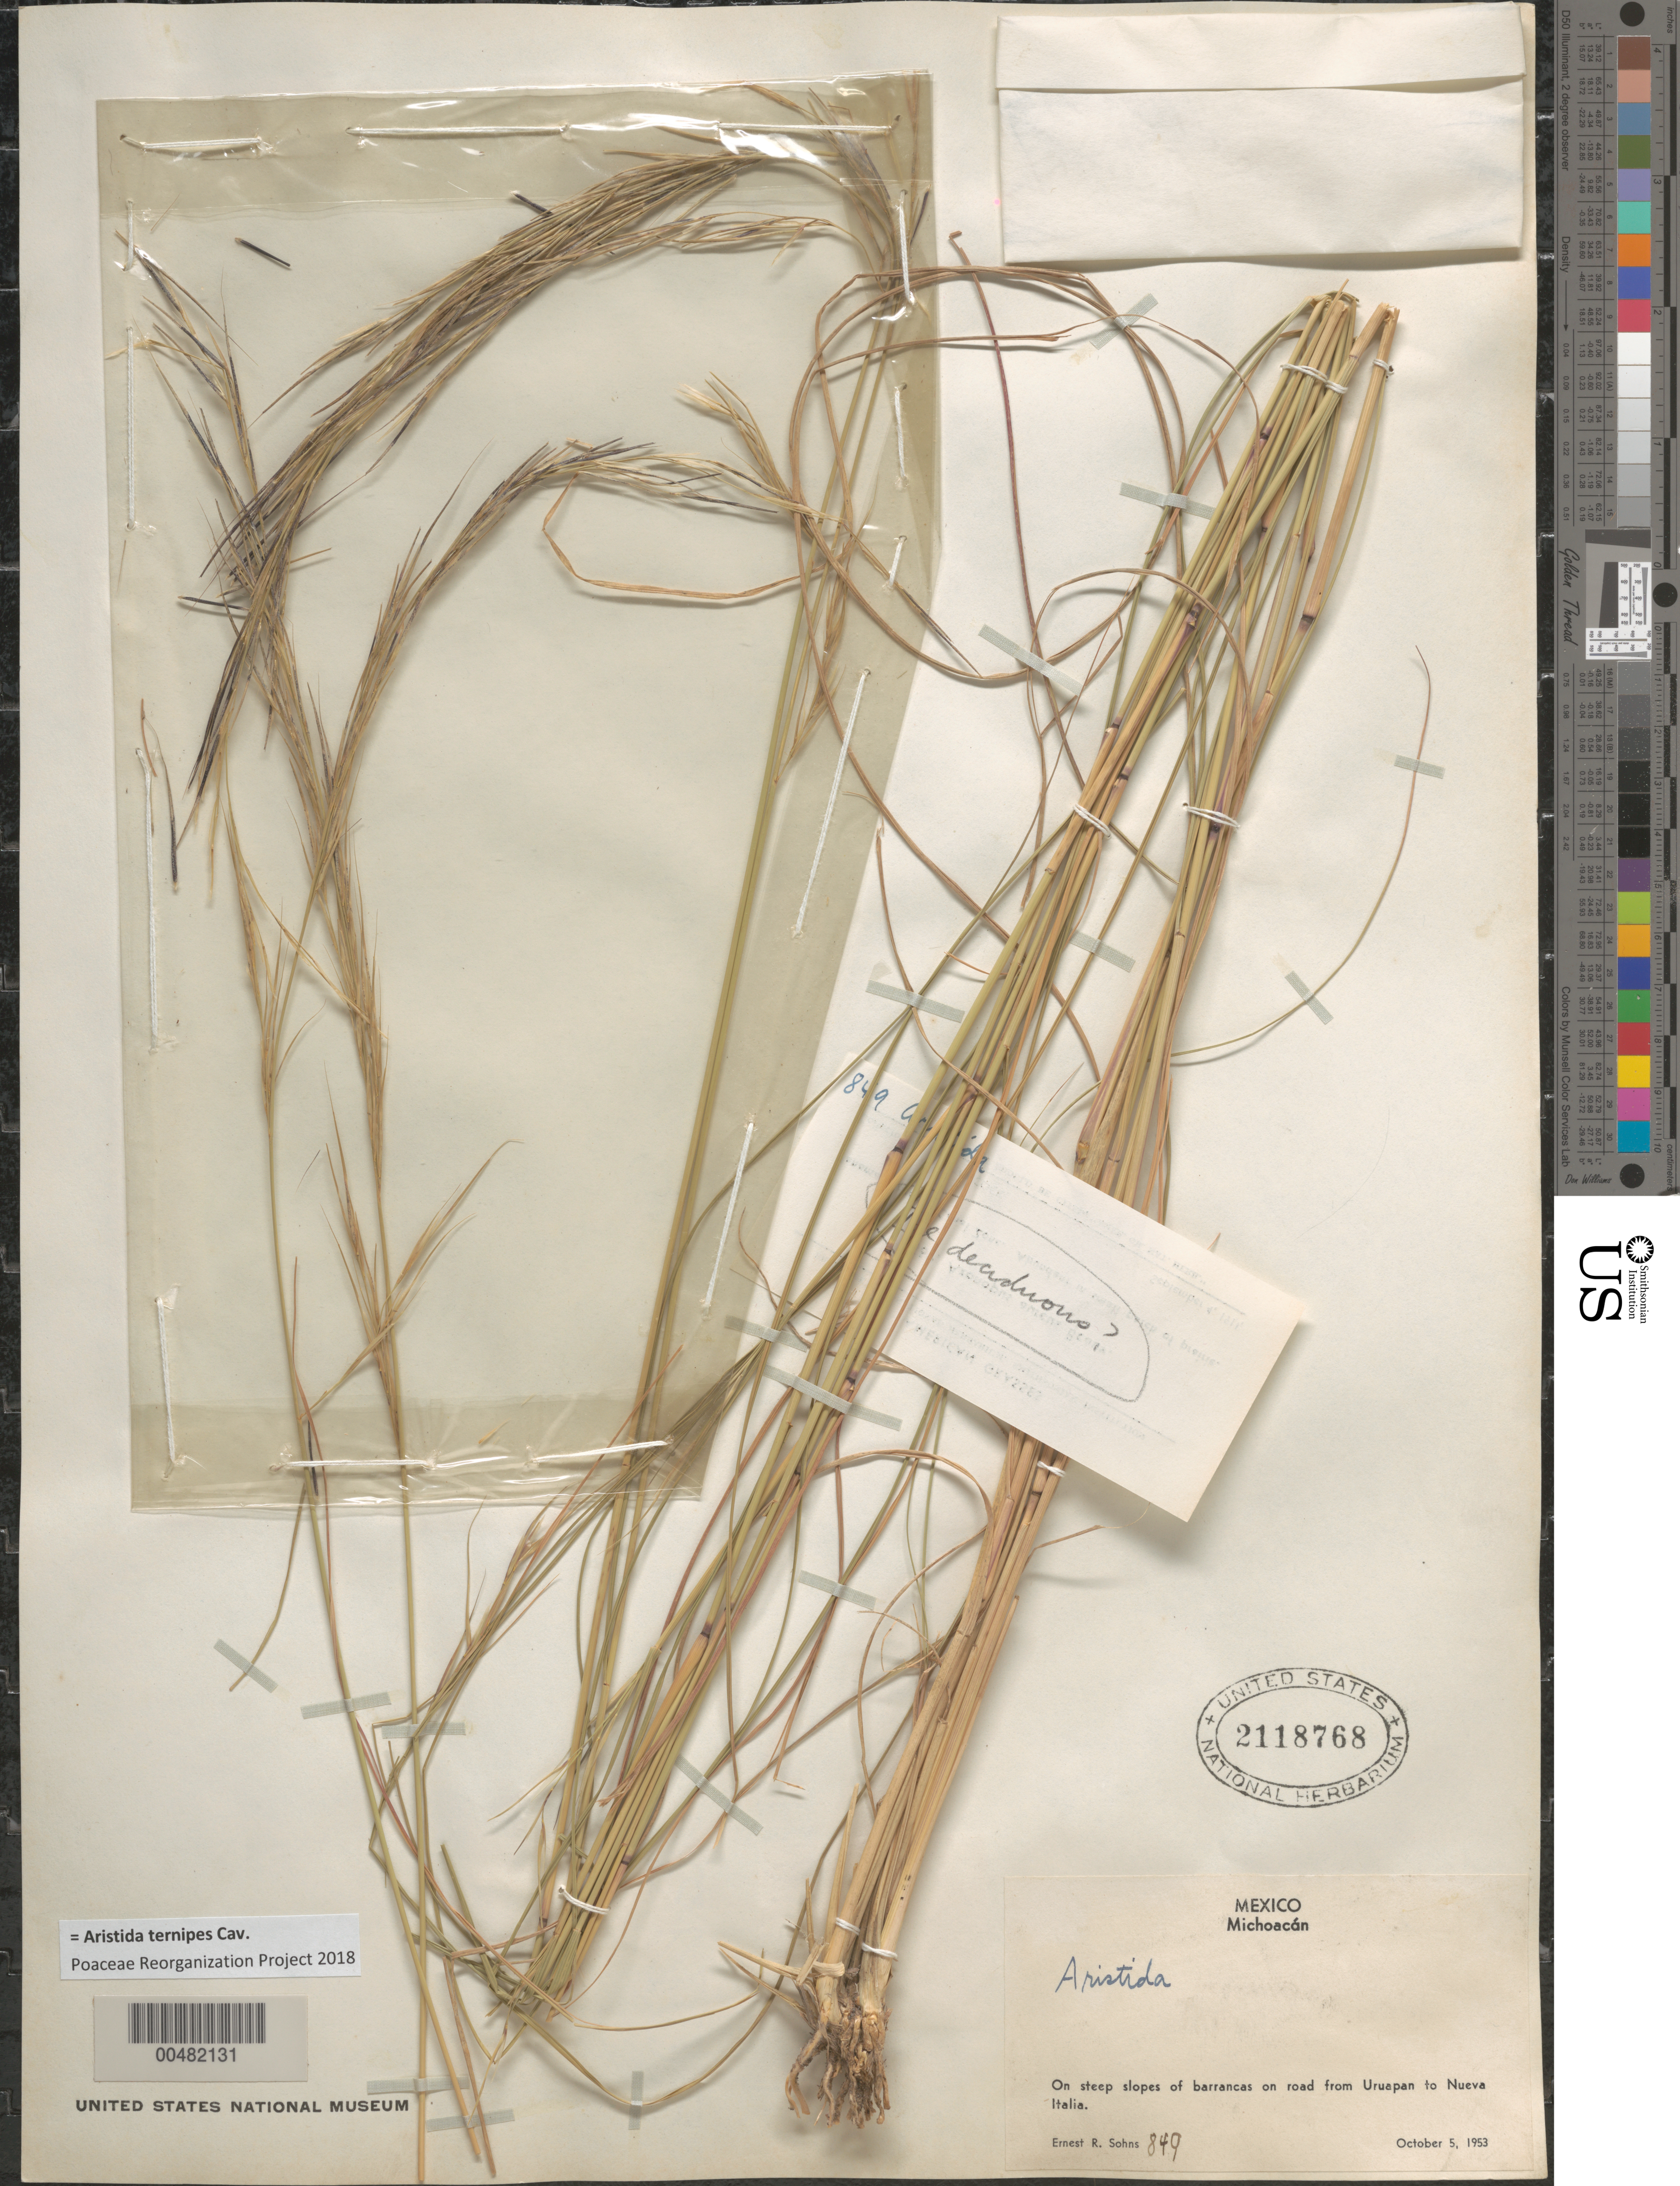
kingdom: Plantae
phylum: Tracheophyta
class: Liliopsida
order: Poales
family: Poaceae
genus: Aristida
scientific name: Aristida ternipes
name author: Cav.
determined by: Poaceae Reorganization Project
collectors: E. R. Sohns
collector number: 849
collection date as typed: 5 Oct 1953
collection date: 1953-10-05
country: Mexico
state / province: Michoacán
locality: On road from Uruapan to Nueva Italia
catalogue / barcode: US 2118768